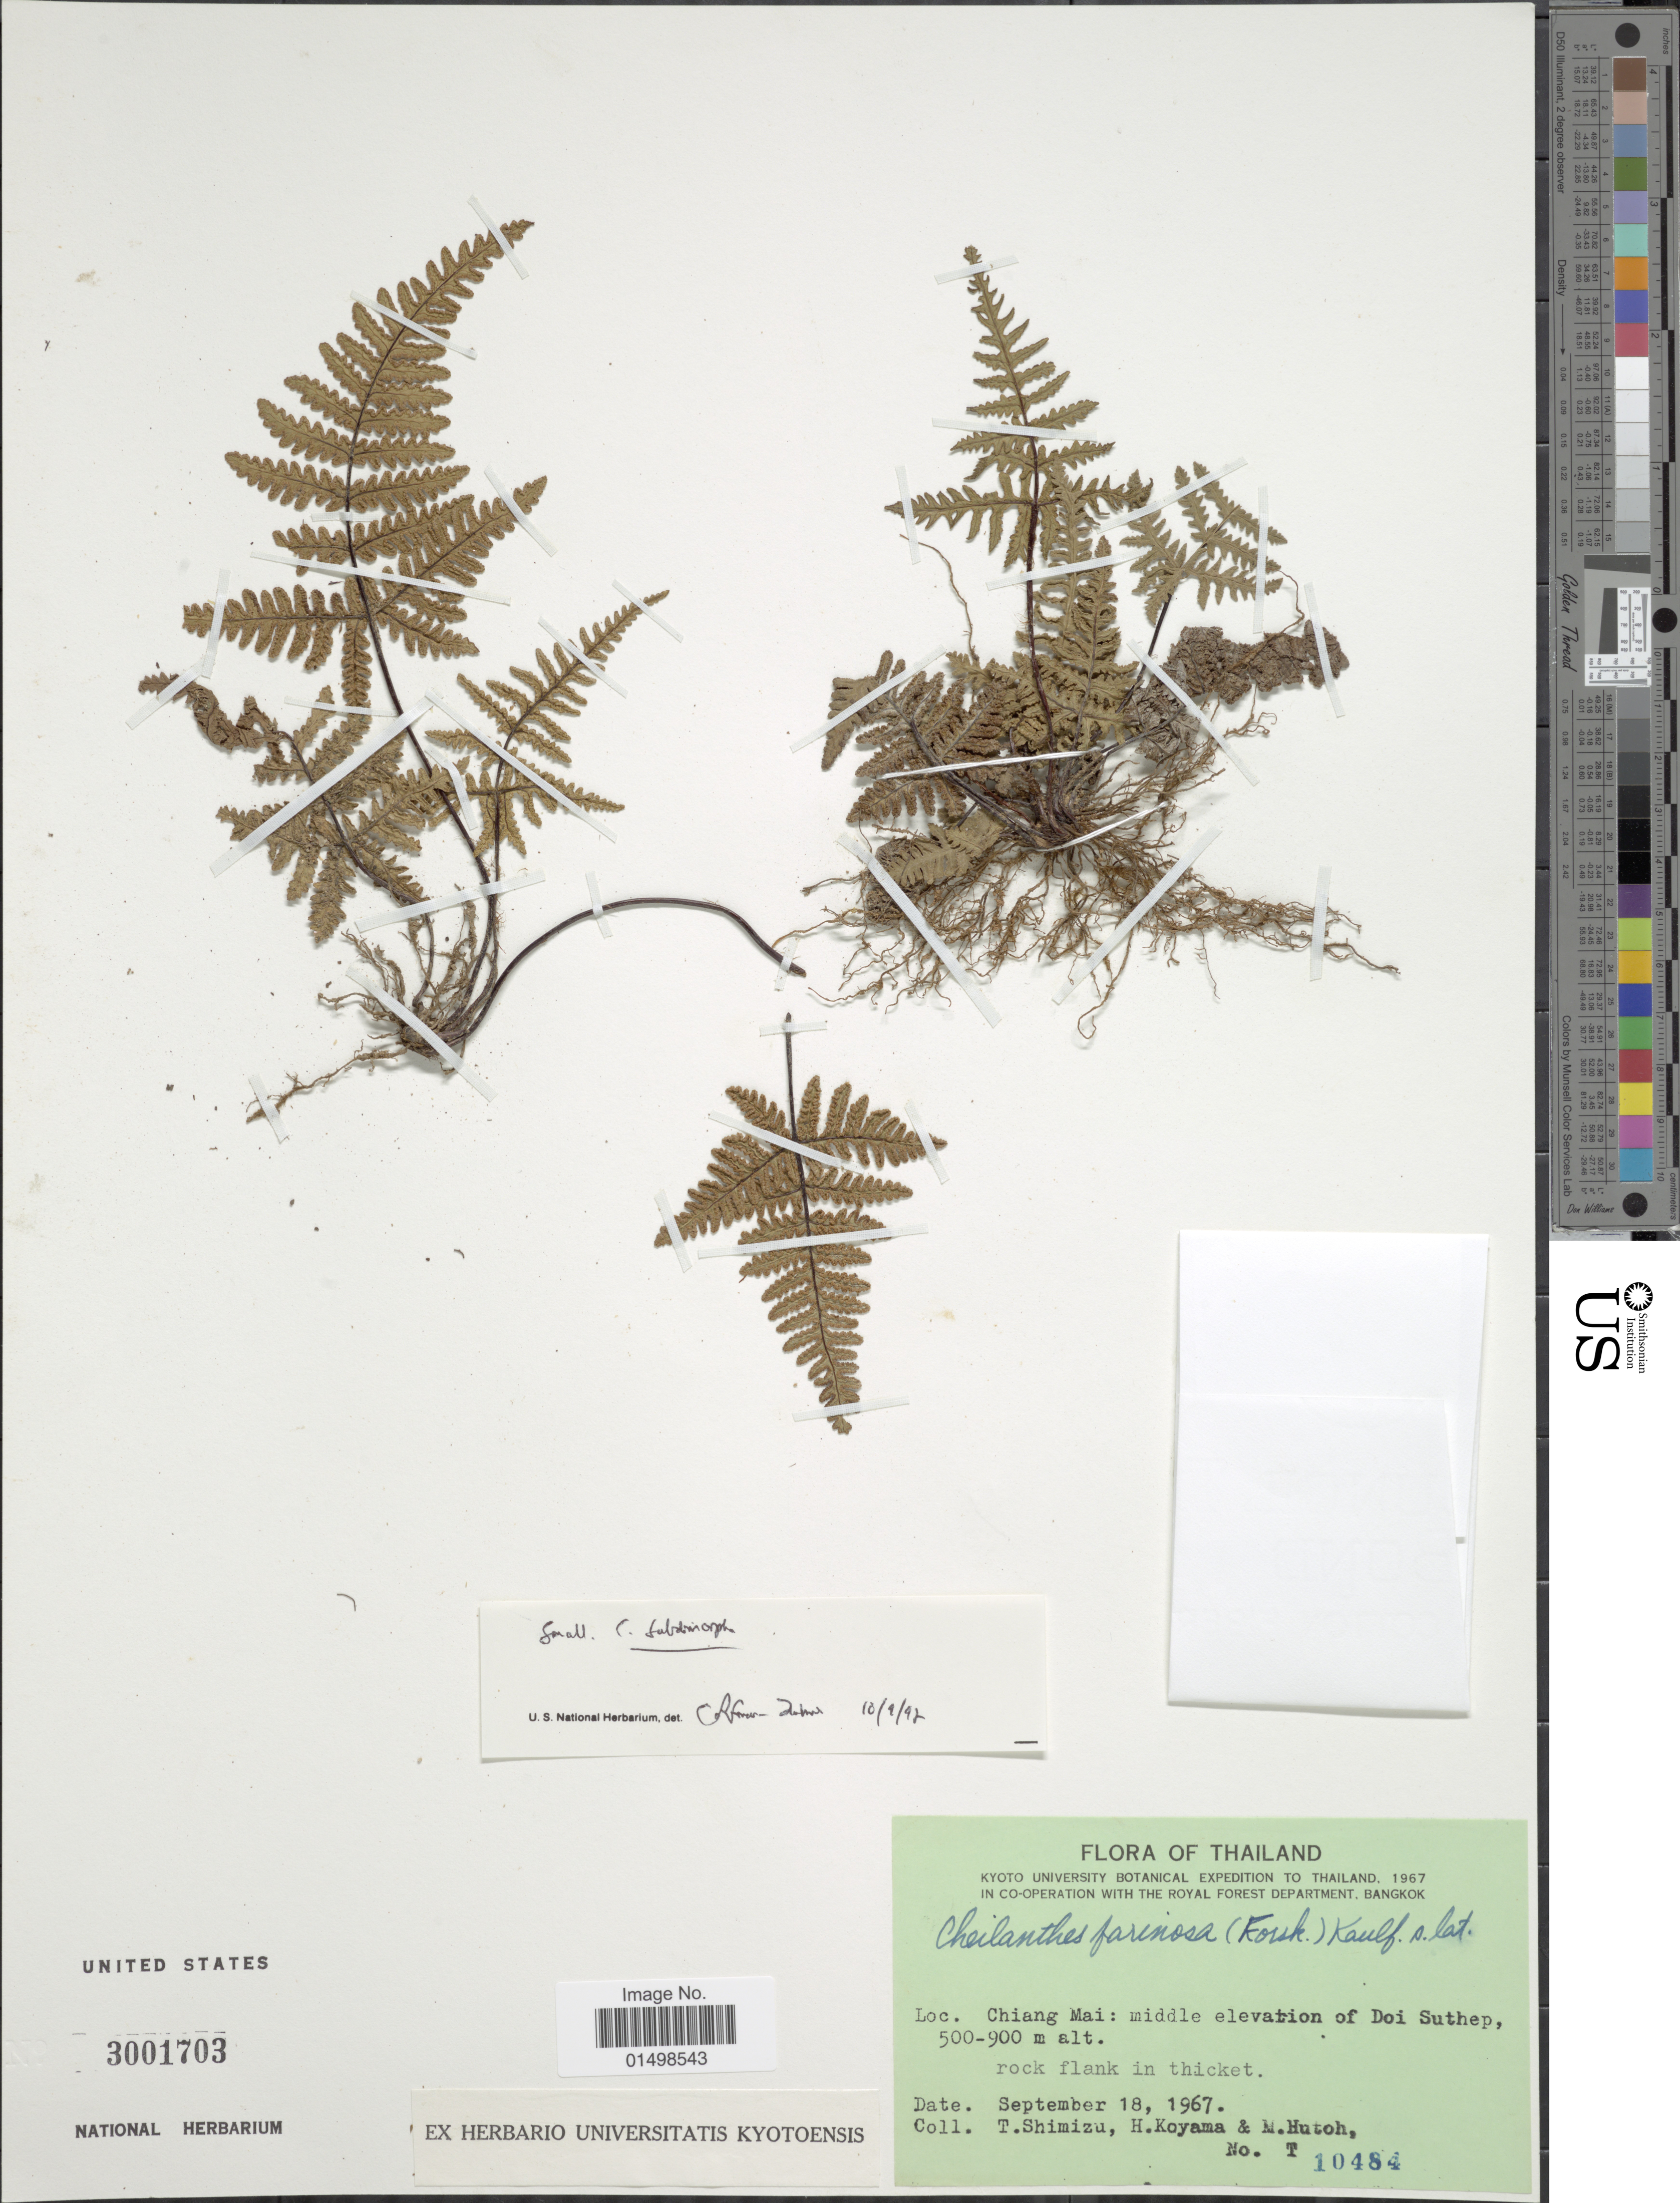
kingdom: Plantae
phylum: Tracheophyta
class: Polypodiopsida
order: Polypodiales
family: Pteridaceae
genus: Aleuritopteris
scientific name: Aleuritopteris farinosa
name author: (Forssk.) Fée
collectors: T. Shimizu, H. Koyama & M. Hutoh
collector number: T10484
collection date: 1967-09-18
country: Thailand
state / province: Chiang Mai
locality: Flora of Thailand, Chiang mai: middle elevation of Doi Suthep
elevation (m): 500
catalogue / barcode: US 3001703